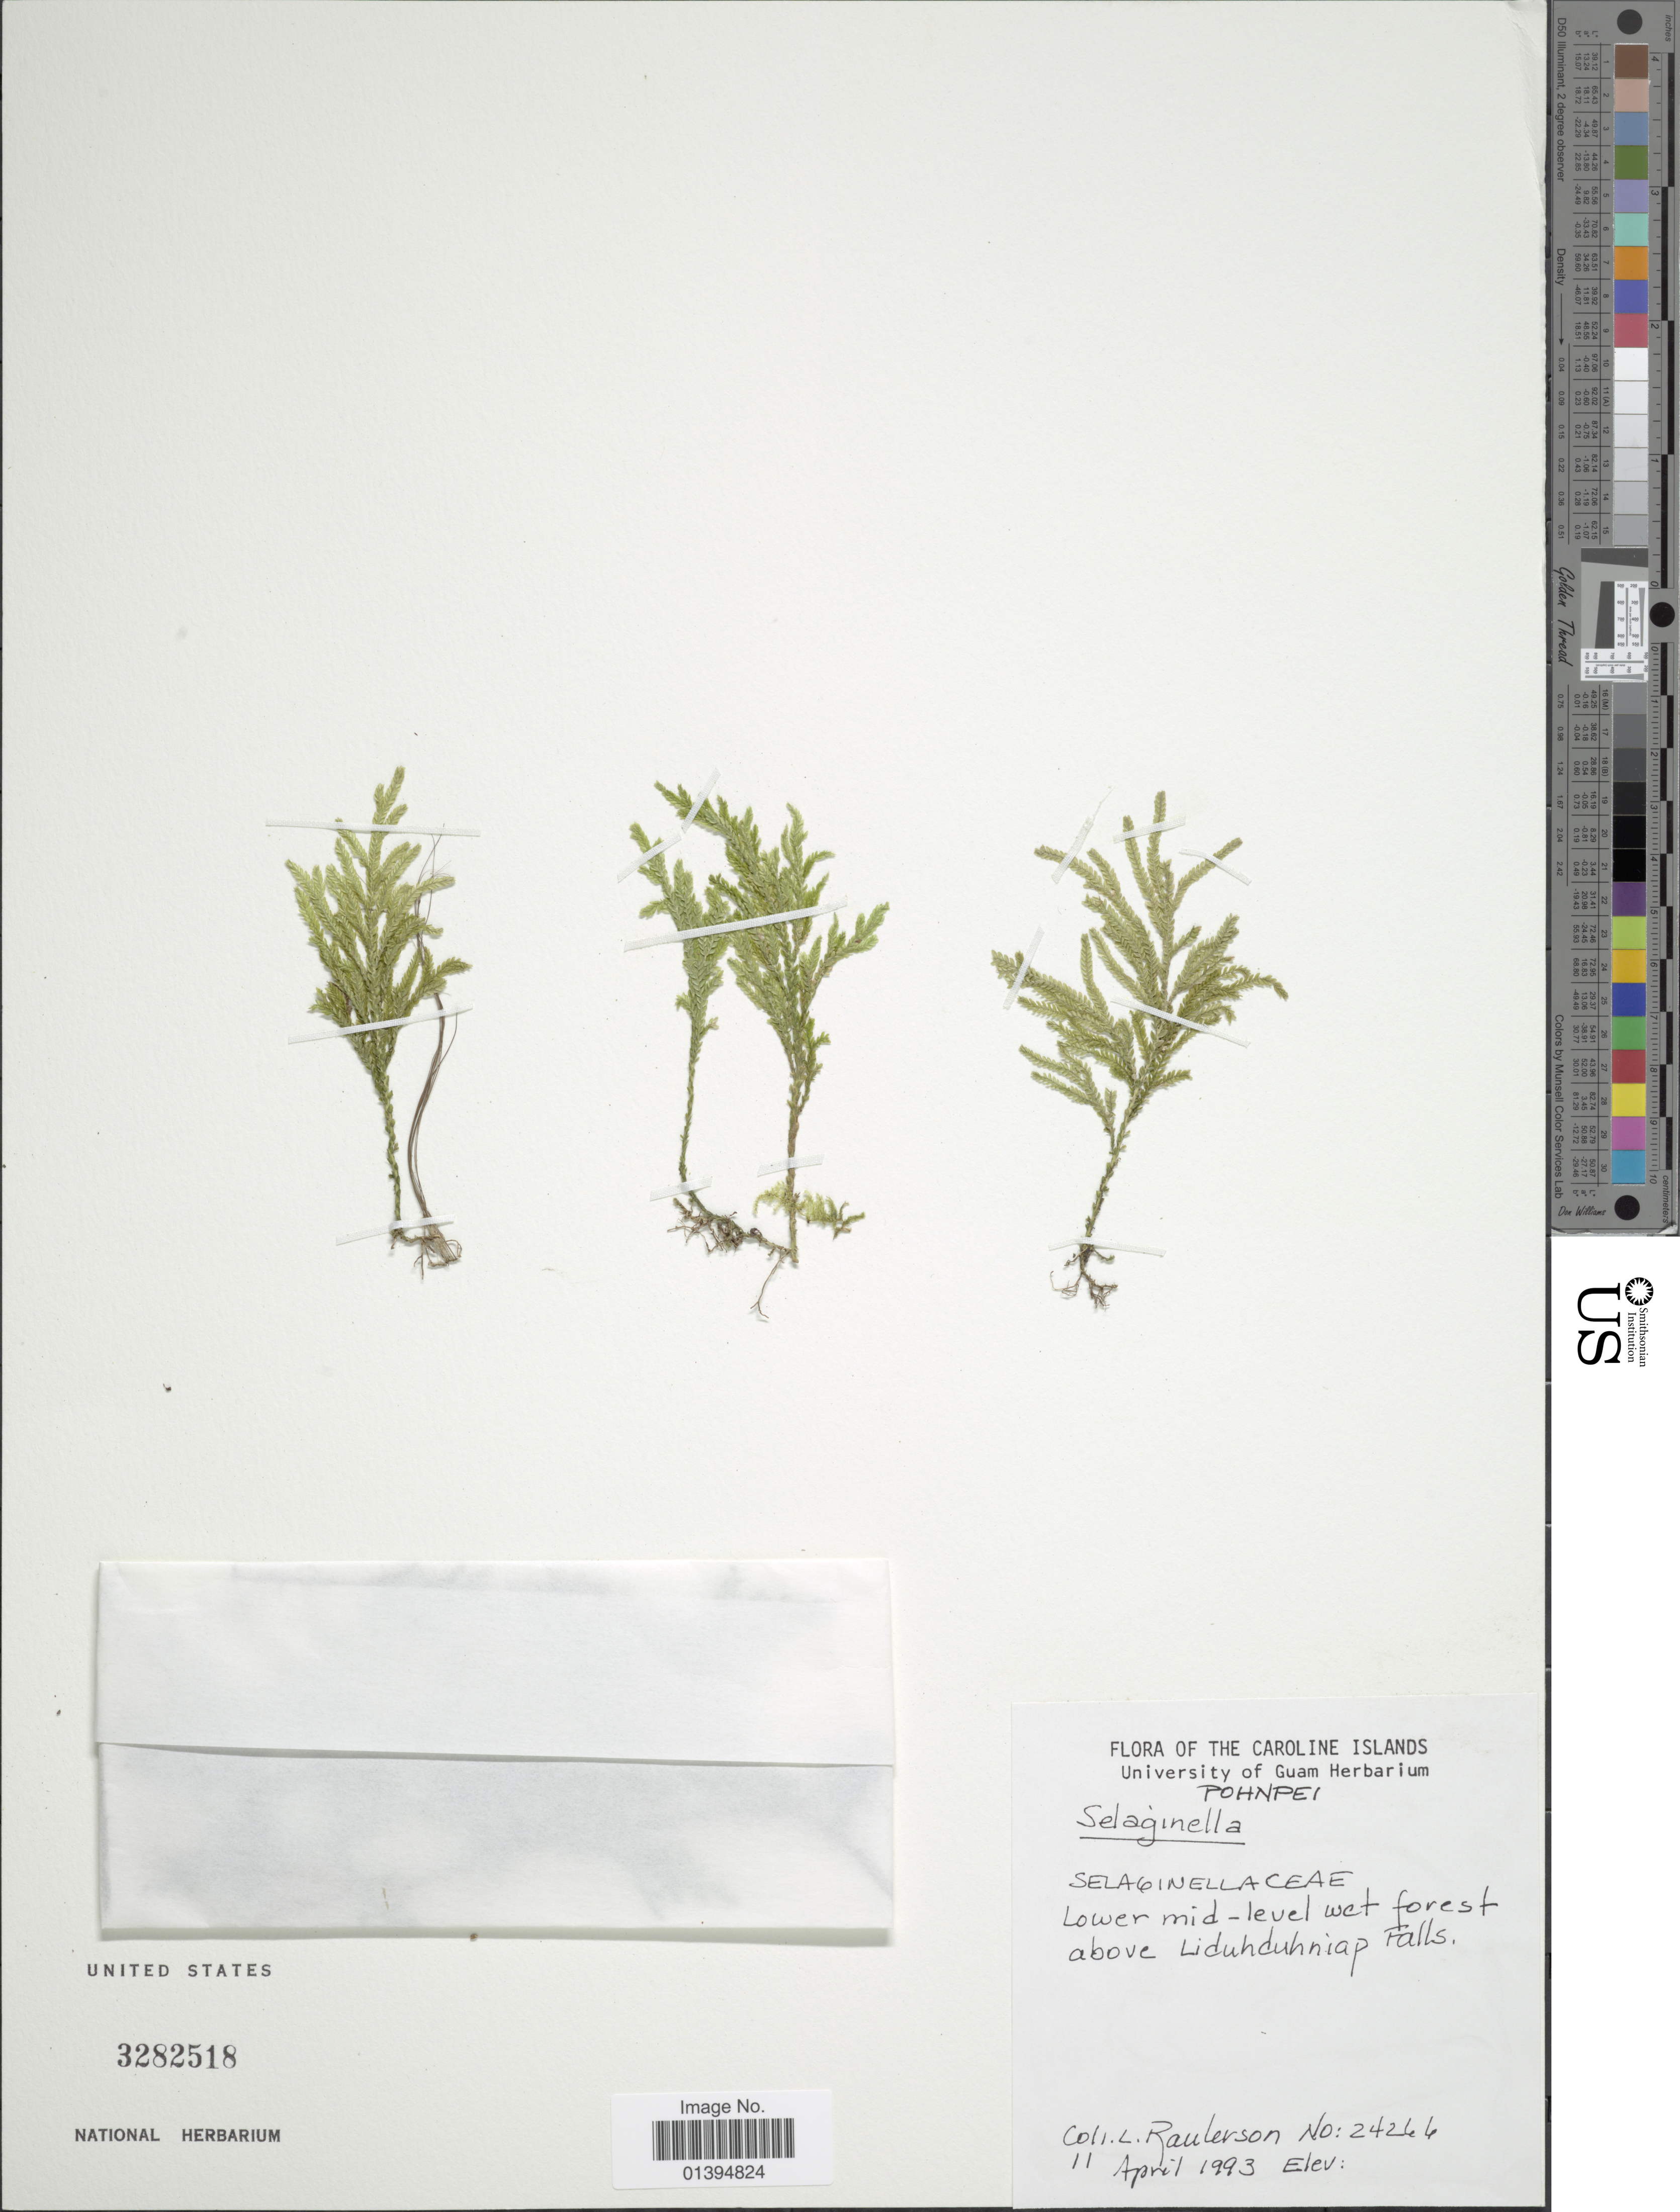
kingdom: Plantae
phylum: Tracheophyta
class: Lycopodiopsida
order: Selaginellales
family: Selaginellaceae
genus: Selaginella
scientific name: Selaginella sp.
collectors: L. Raulerson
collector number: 24266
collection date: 1993-04-11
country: Micronesia, Federated States of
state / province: Pohnpei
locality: Caroline Islands, Lower mid-level wet forest above Liduhduhniap falls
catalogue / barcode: US 3282518